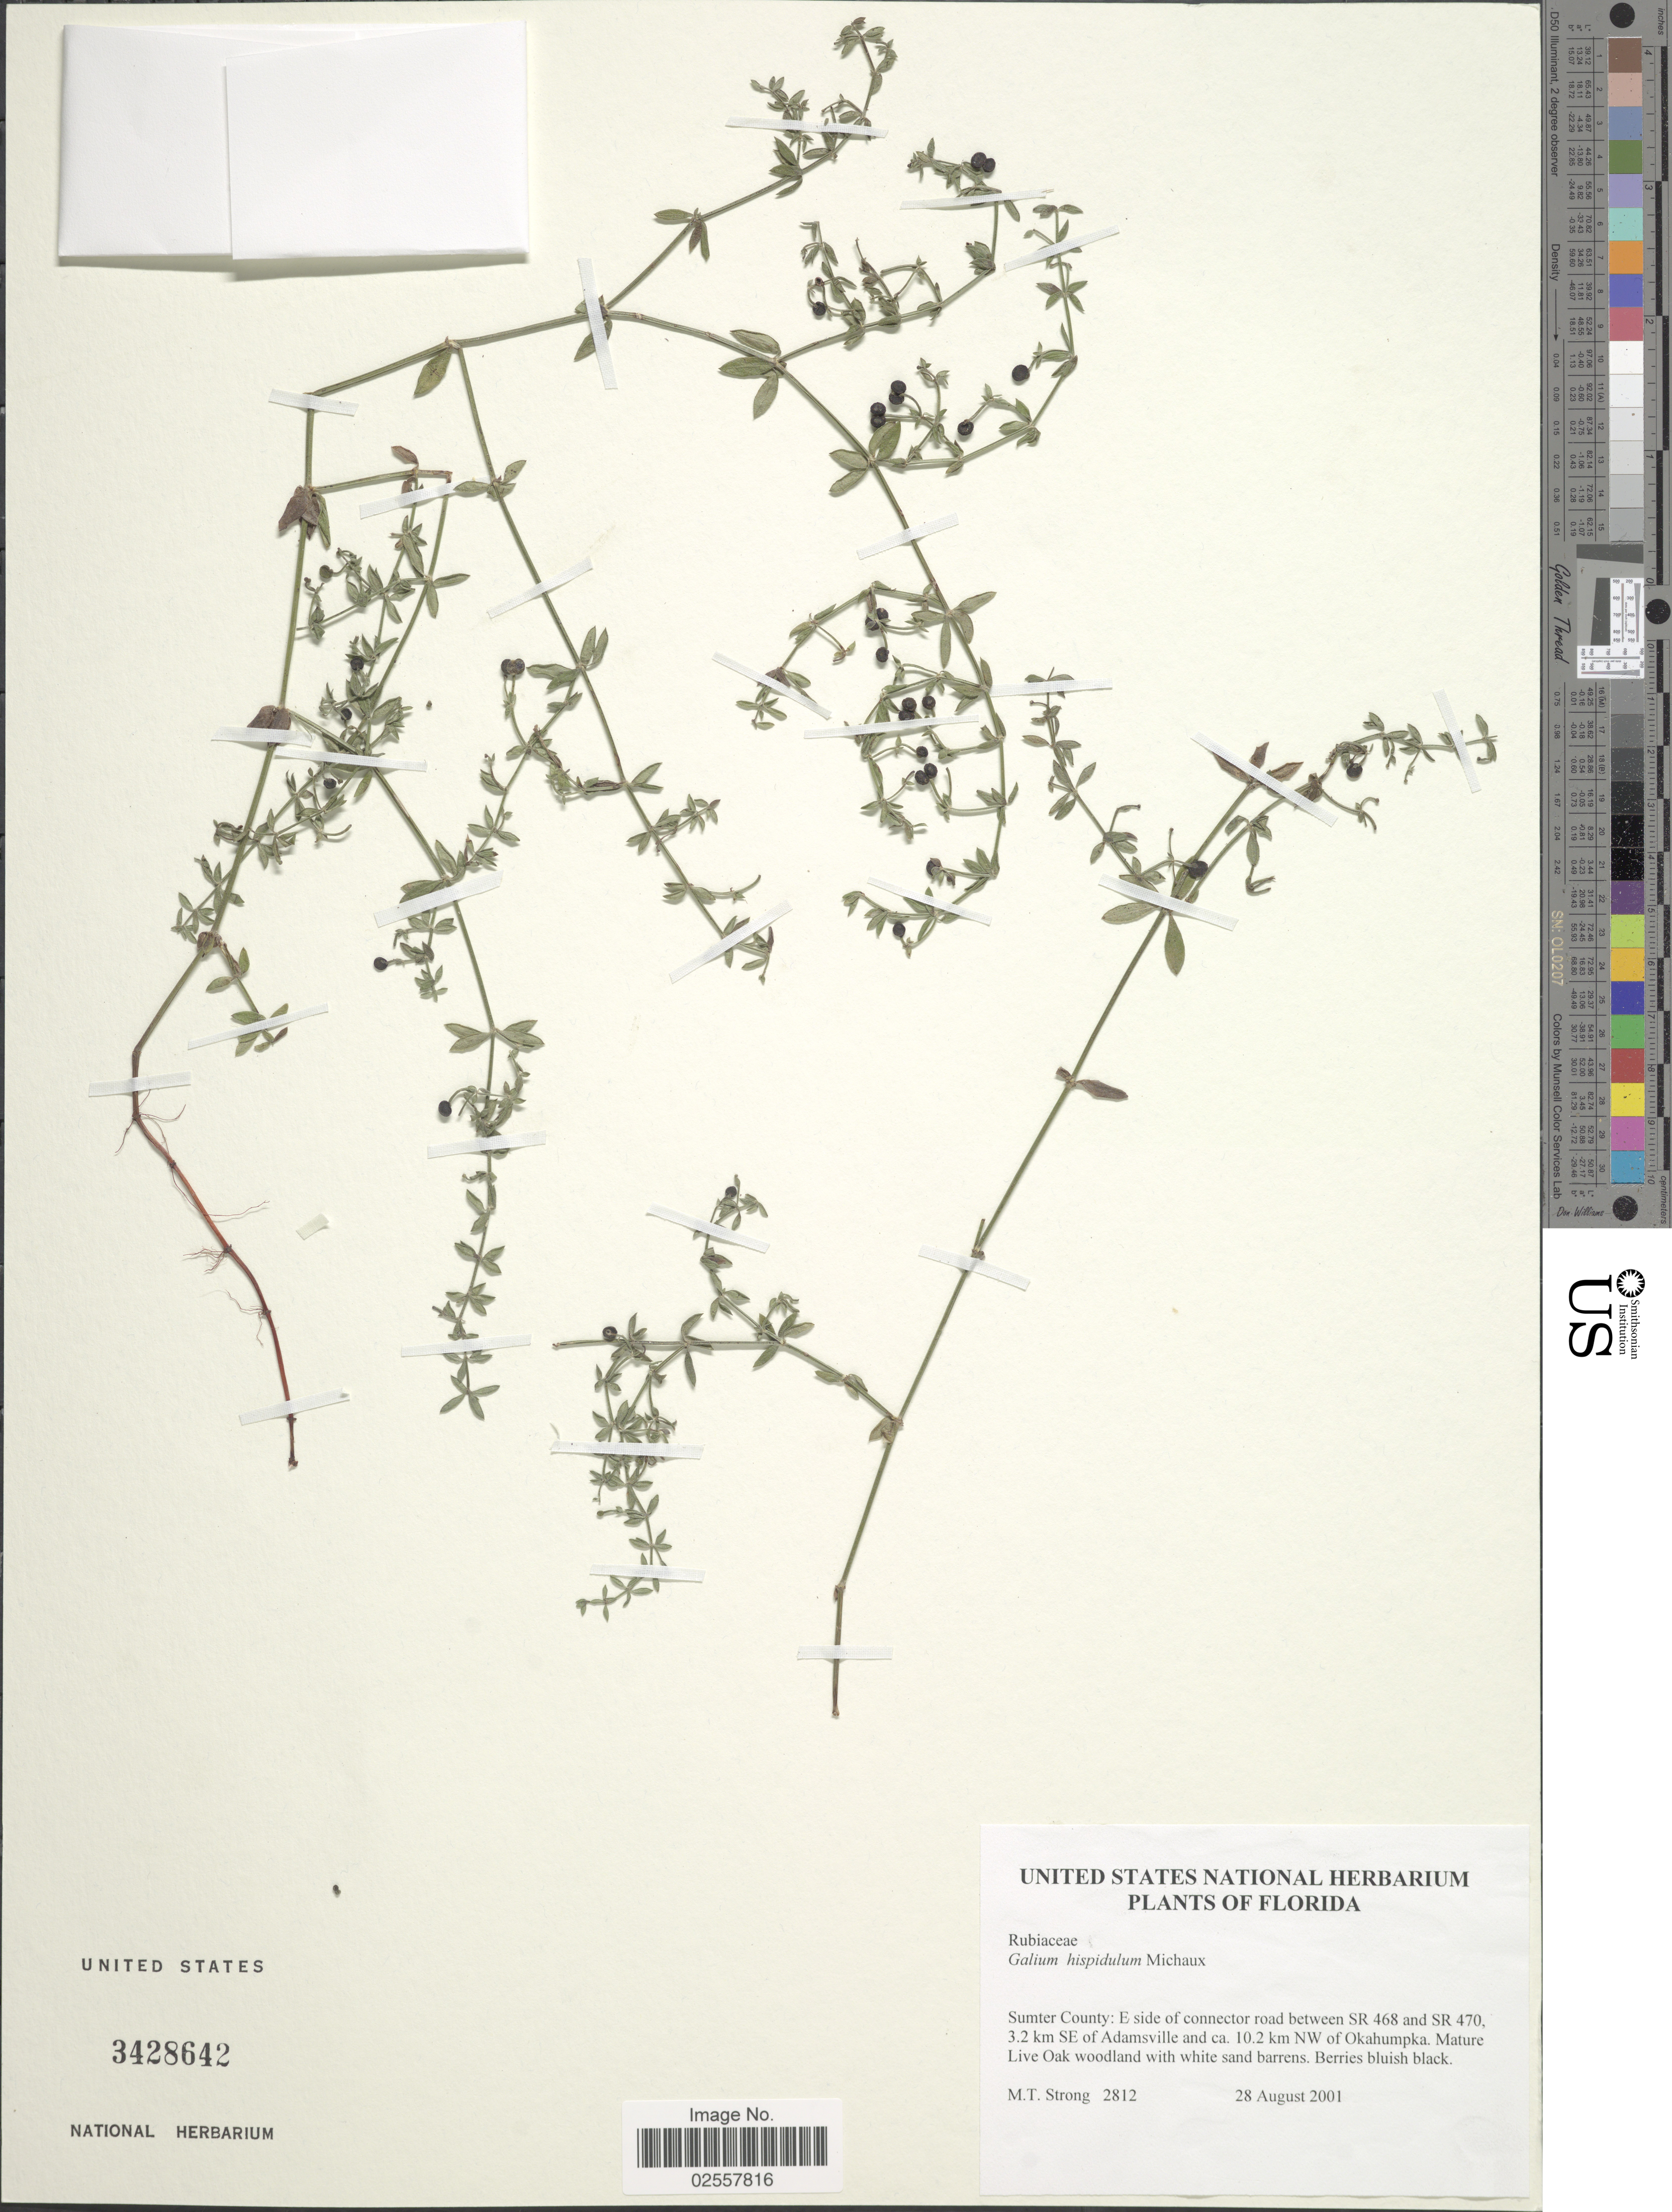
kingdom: Plantae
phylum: Tracheophyta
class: Magnoliopsida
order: Gentianales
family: Rubiaceae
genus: Galium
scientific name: Galium hispidulum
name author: Michx.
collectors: M. T. Strong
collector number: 2812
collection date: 2001-08-28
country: United States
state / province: Florida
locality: Sumter County: E side of connector road between SR 468 and SR 470, 3.2 km SE of Adamsville and ca. 10.2 km NW of Okahumpka.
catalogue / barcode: US 3428642